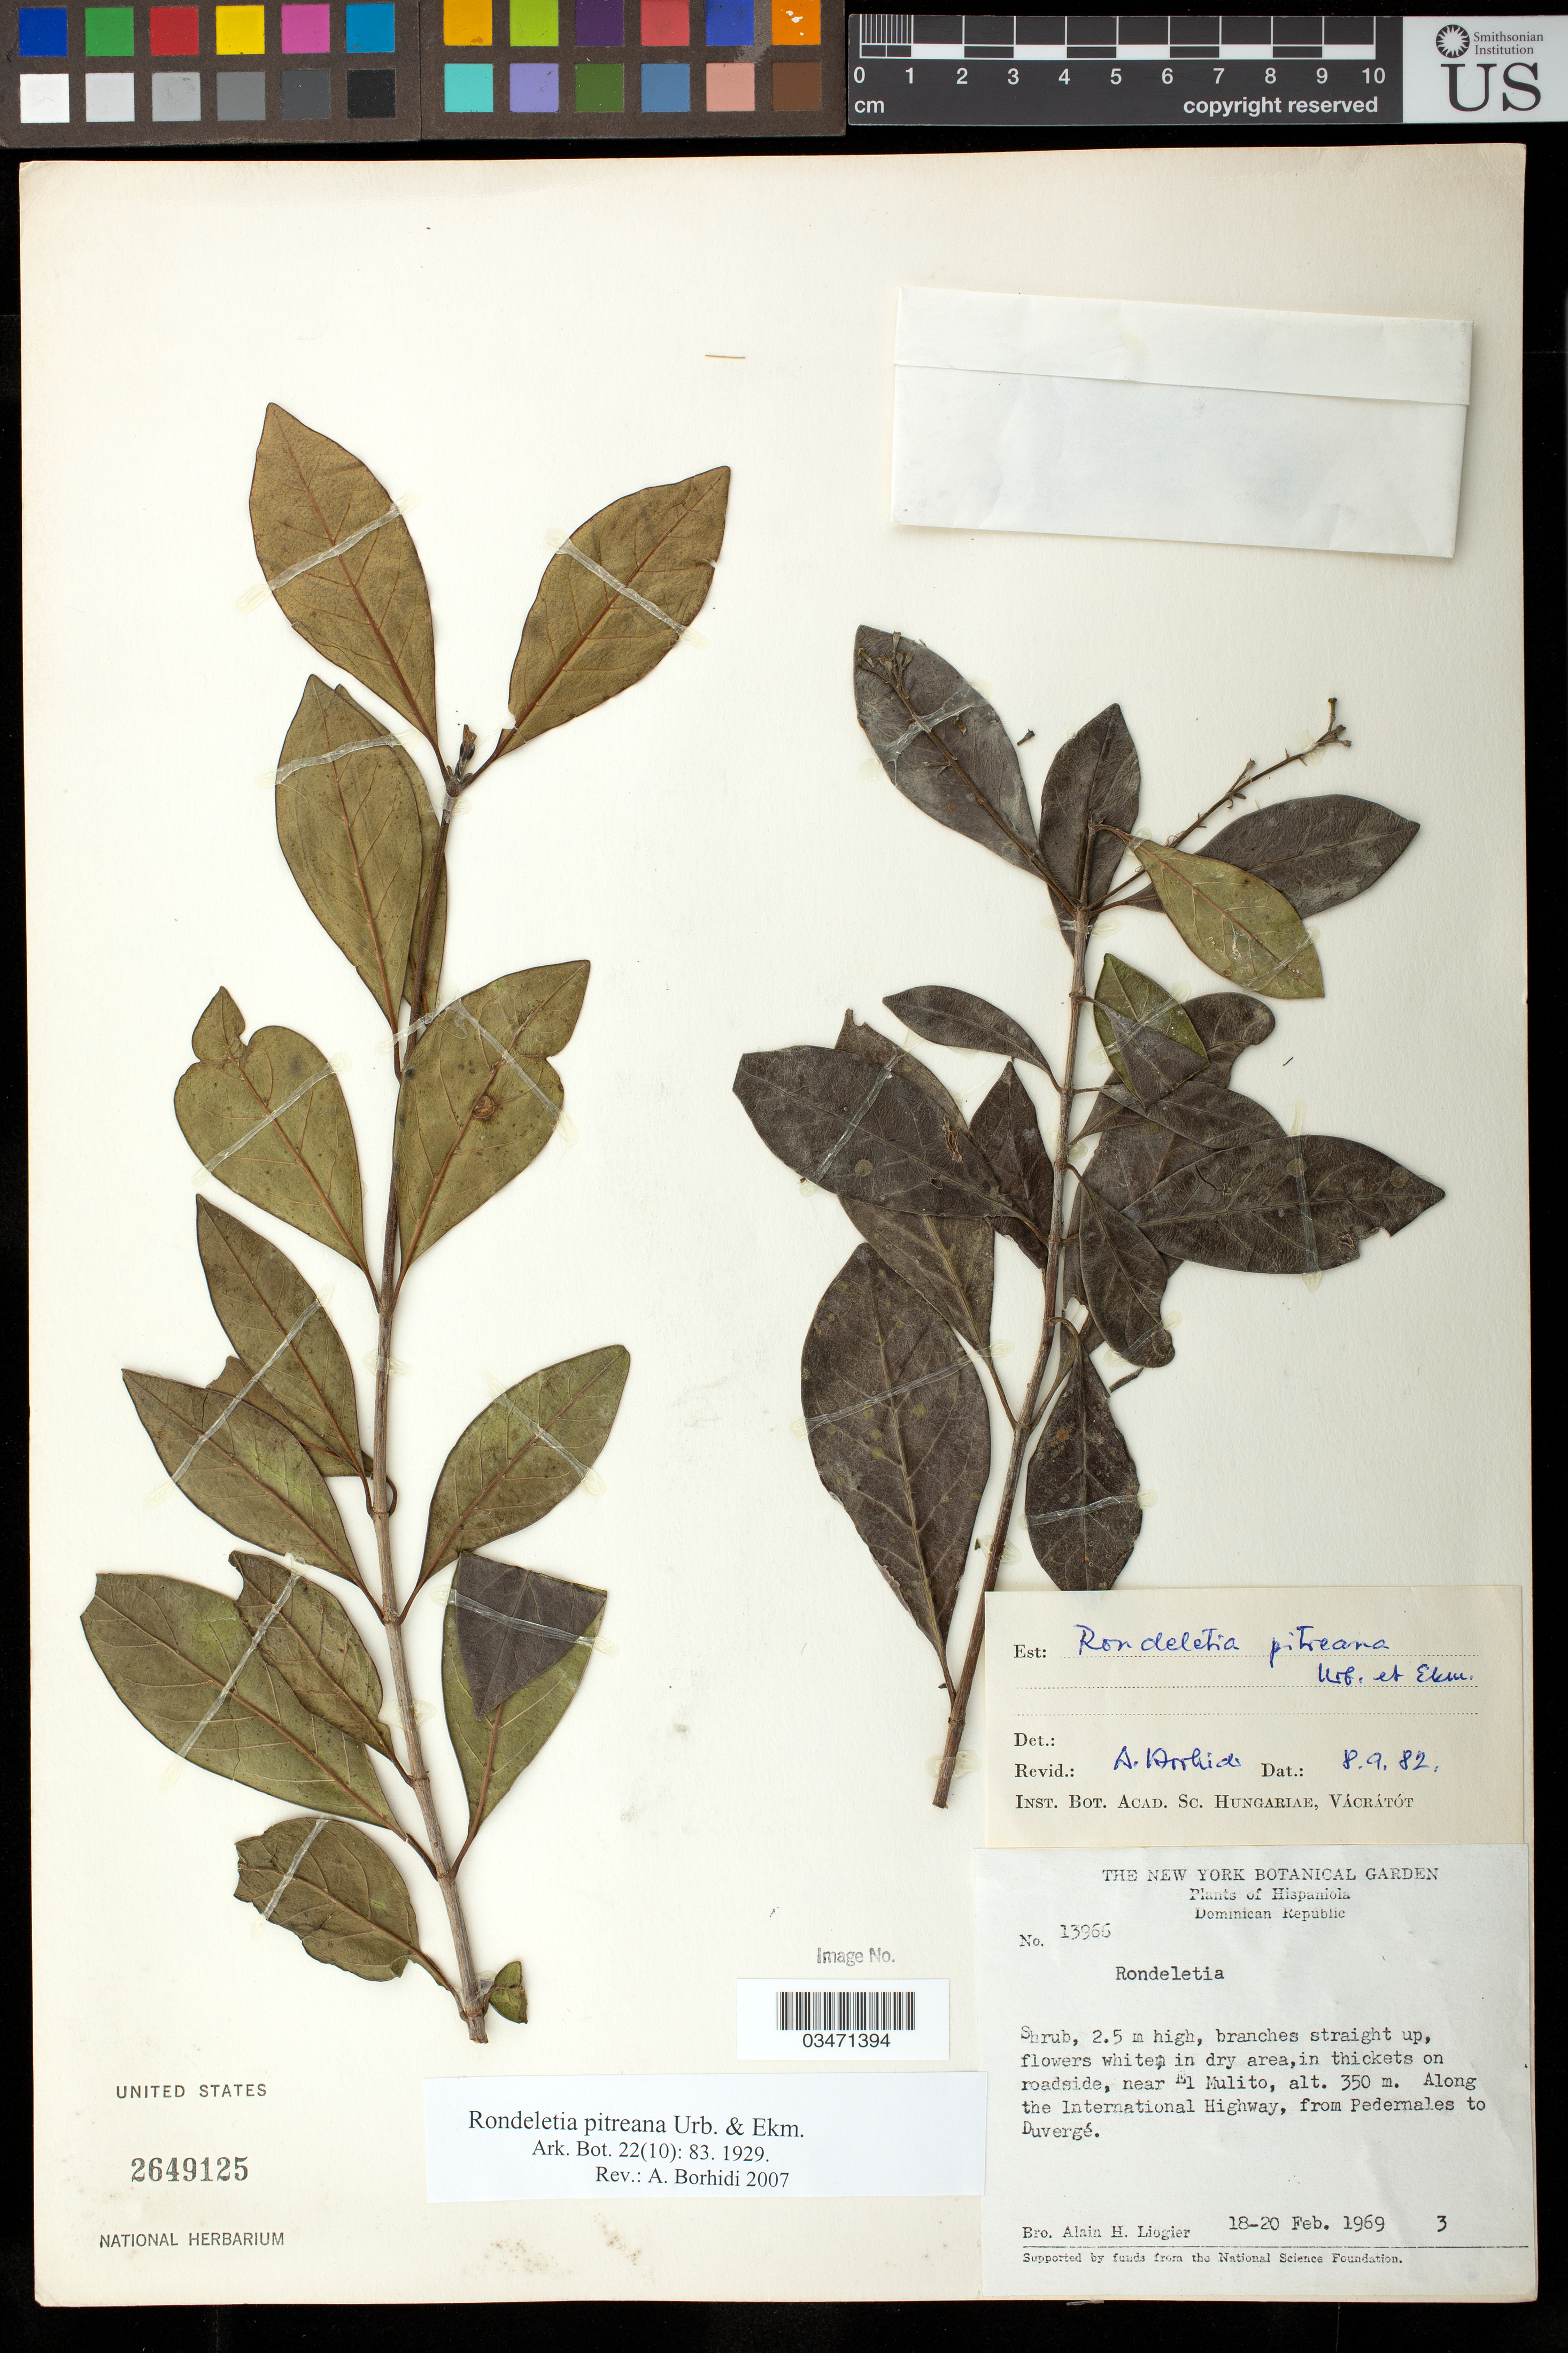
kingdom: Plantae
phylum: Tracheophyta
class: Magnoliopsida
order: Gentianales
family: Rubiaceae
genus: Rondeletia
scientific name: Rondeletia pitreana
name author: Urb. & Ekman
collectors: A. H. Liogier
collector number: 13966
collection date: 1969-02-18/1969-02-20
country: Dominican Republic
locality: Near El Mulito, on the International Highway, from Pedernales to Duvergé.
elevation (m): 350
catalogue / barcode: US 2649125